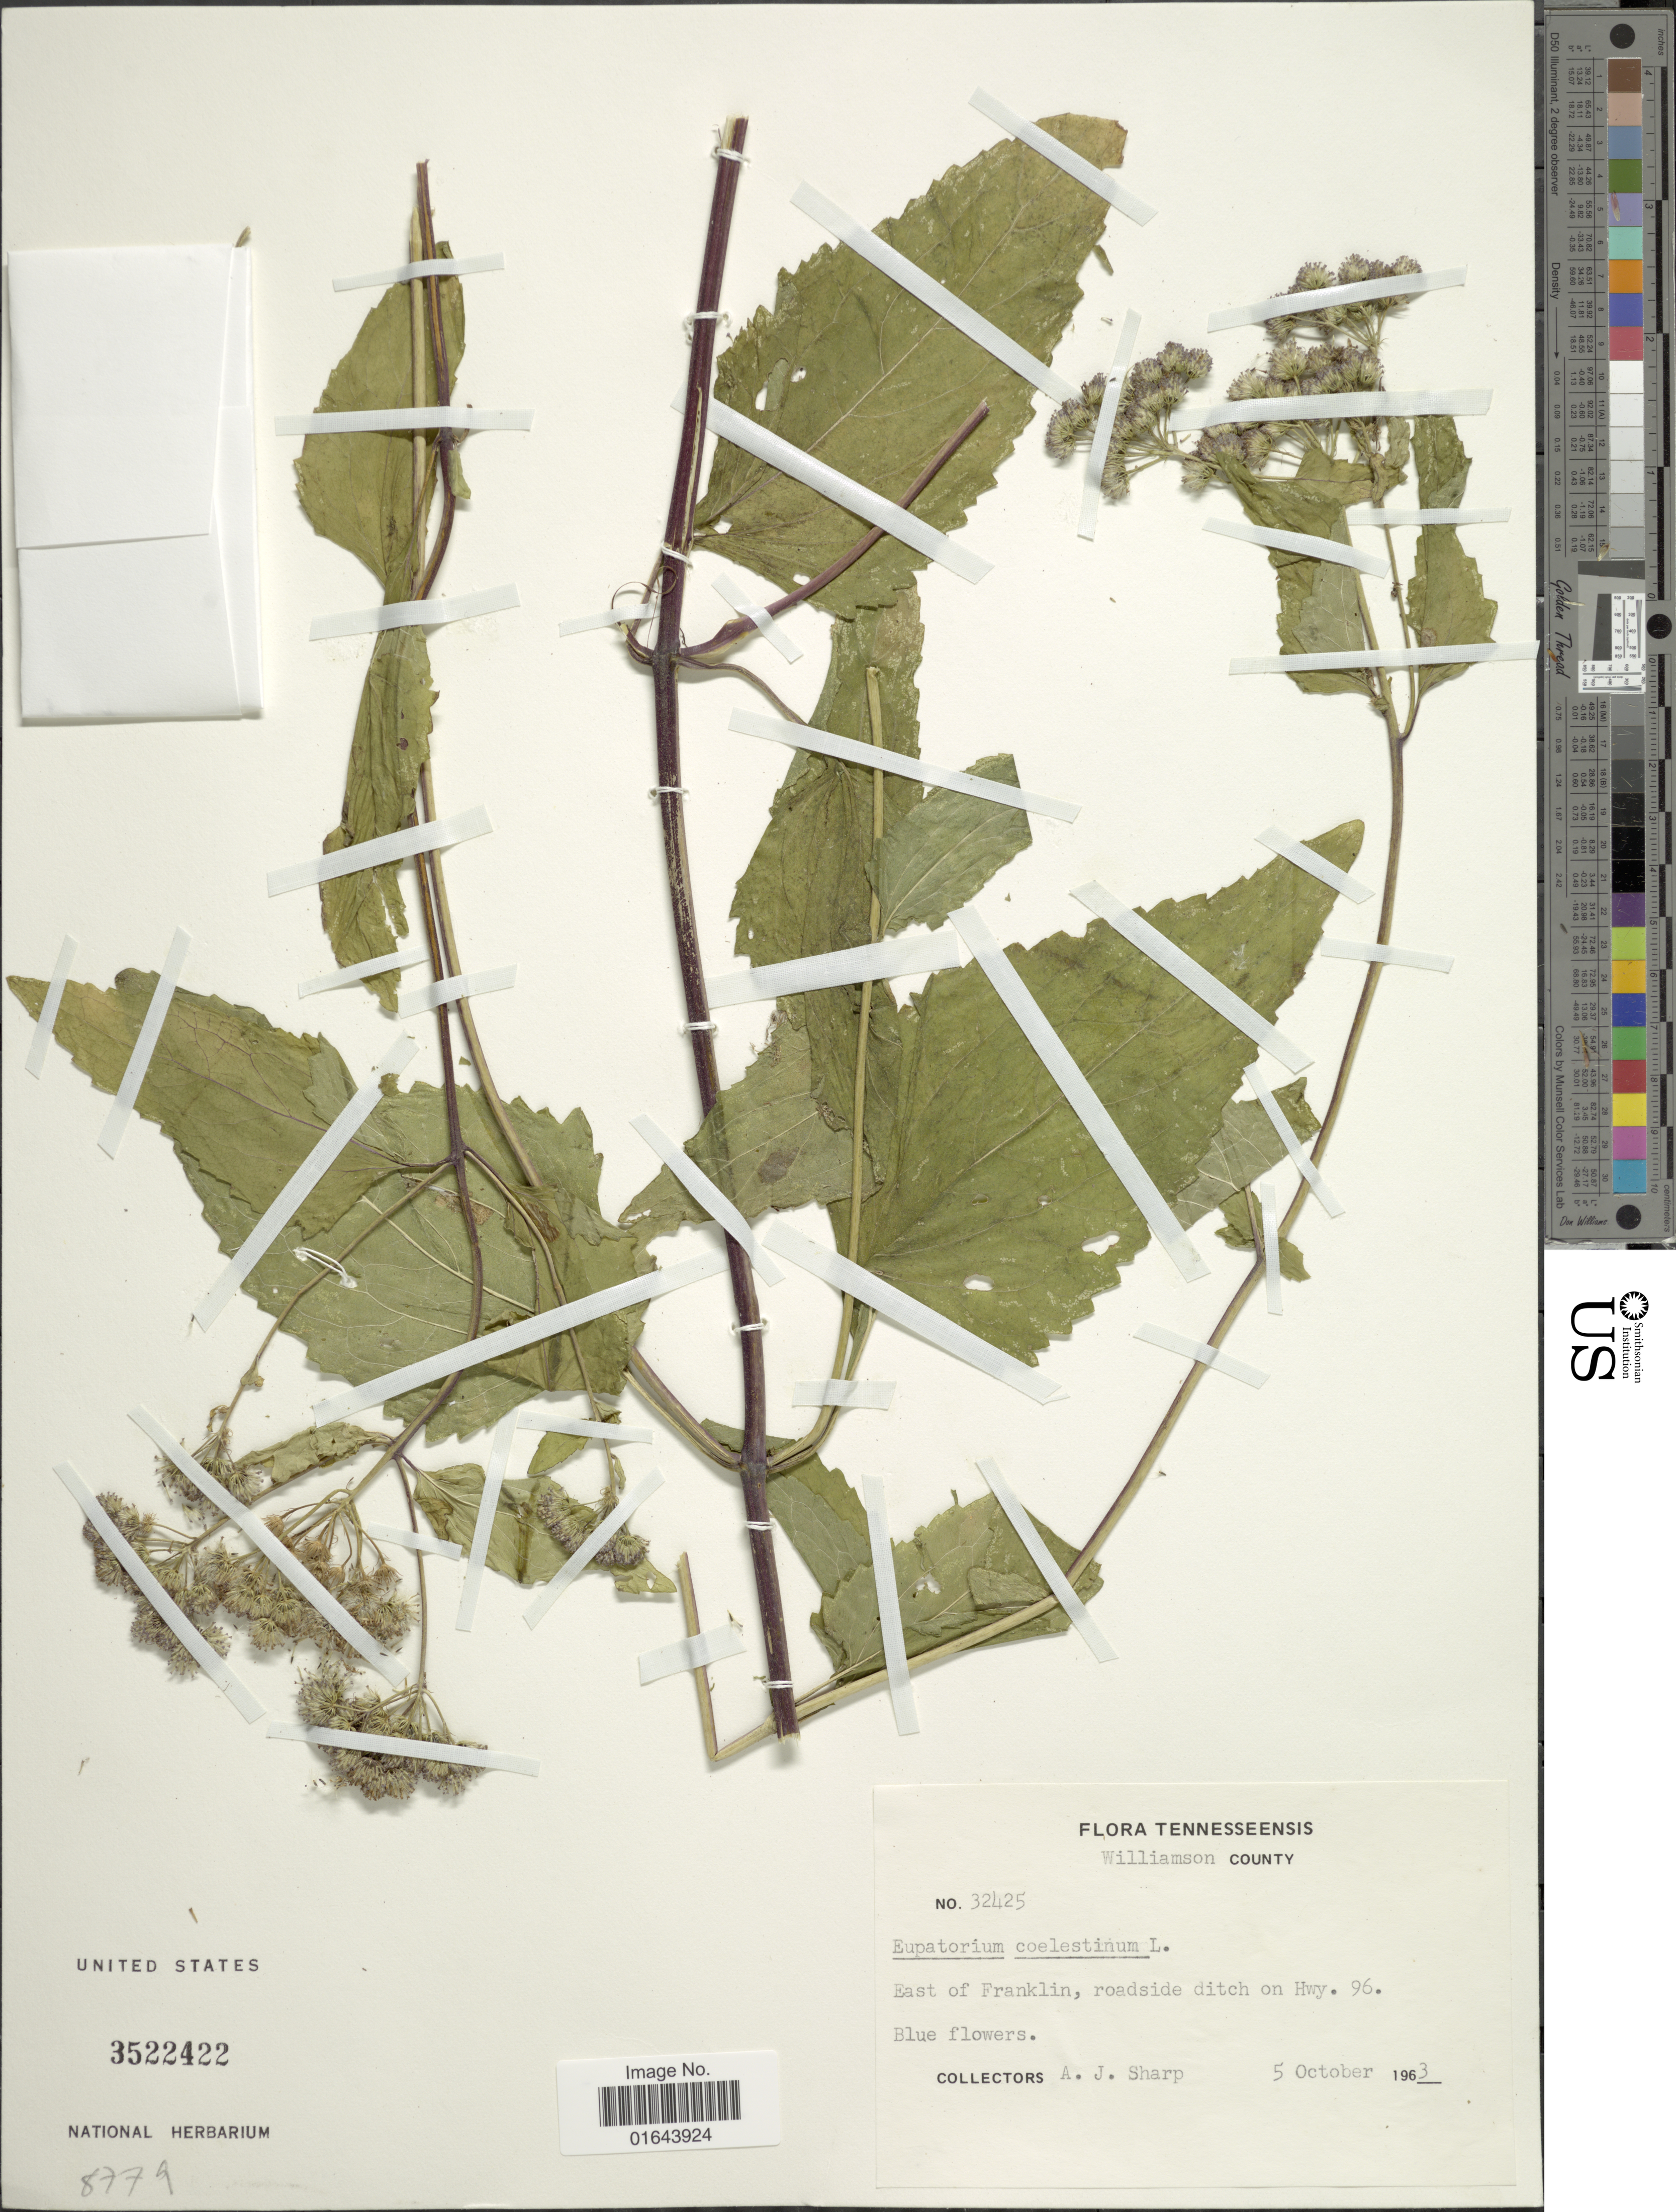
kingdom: Plantae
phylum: Tracheophyta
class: Magnoliopsida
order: Asterales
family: Asteraceae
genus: Conoclinium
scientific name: Conoclinium coelestinum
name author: (L.) DC.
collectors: A. J. Sharp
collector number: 32425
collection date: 1963-10-05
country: United States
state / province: Tennessee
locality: Williamson County. East of Franklin, roadside ditch on Hwy. 96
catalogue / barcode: US 3522422